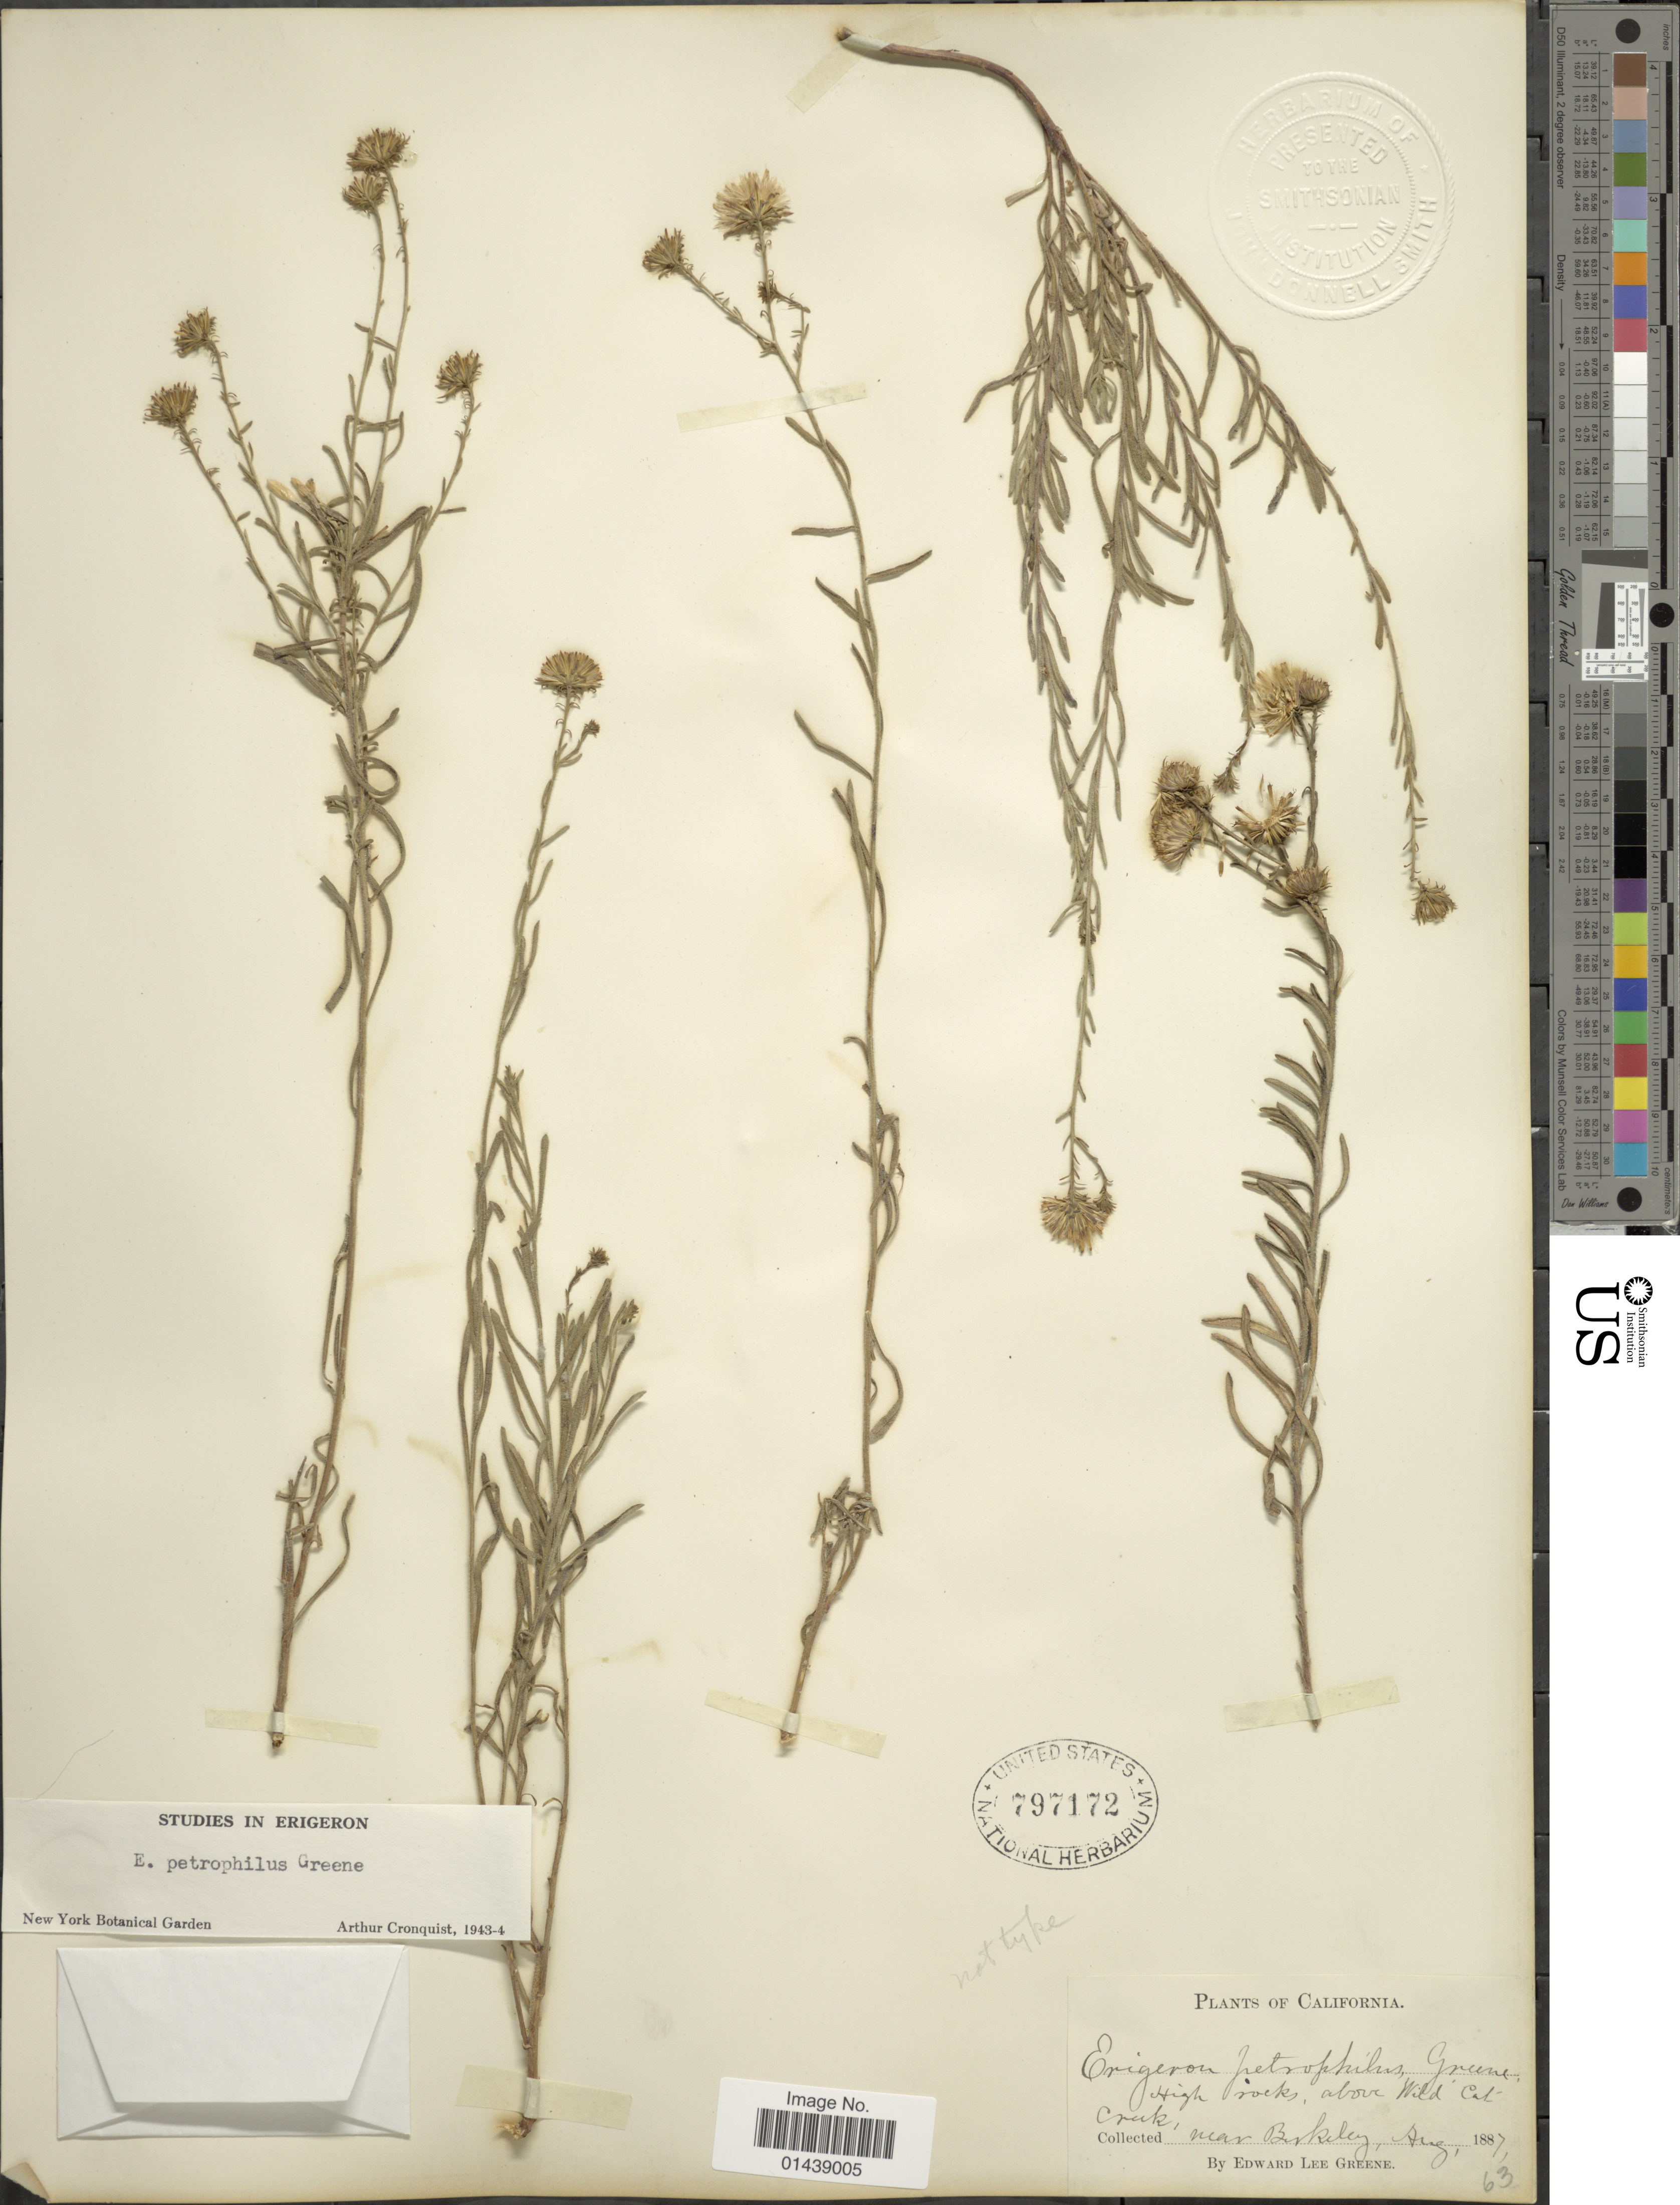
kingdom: Plantae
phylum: Tracheophyta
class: Magnoliopsida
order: Asterales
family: Asteraceae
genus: Erigeron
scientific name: Erigeron petrophilus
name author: Greene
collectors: E. L. Greene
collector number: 63?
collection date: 1887-08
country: United States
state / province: California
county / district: Alameda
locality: Above Wild Cat Creek, near Berkeley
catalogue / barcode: US 797172